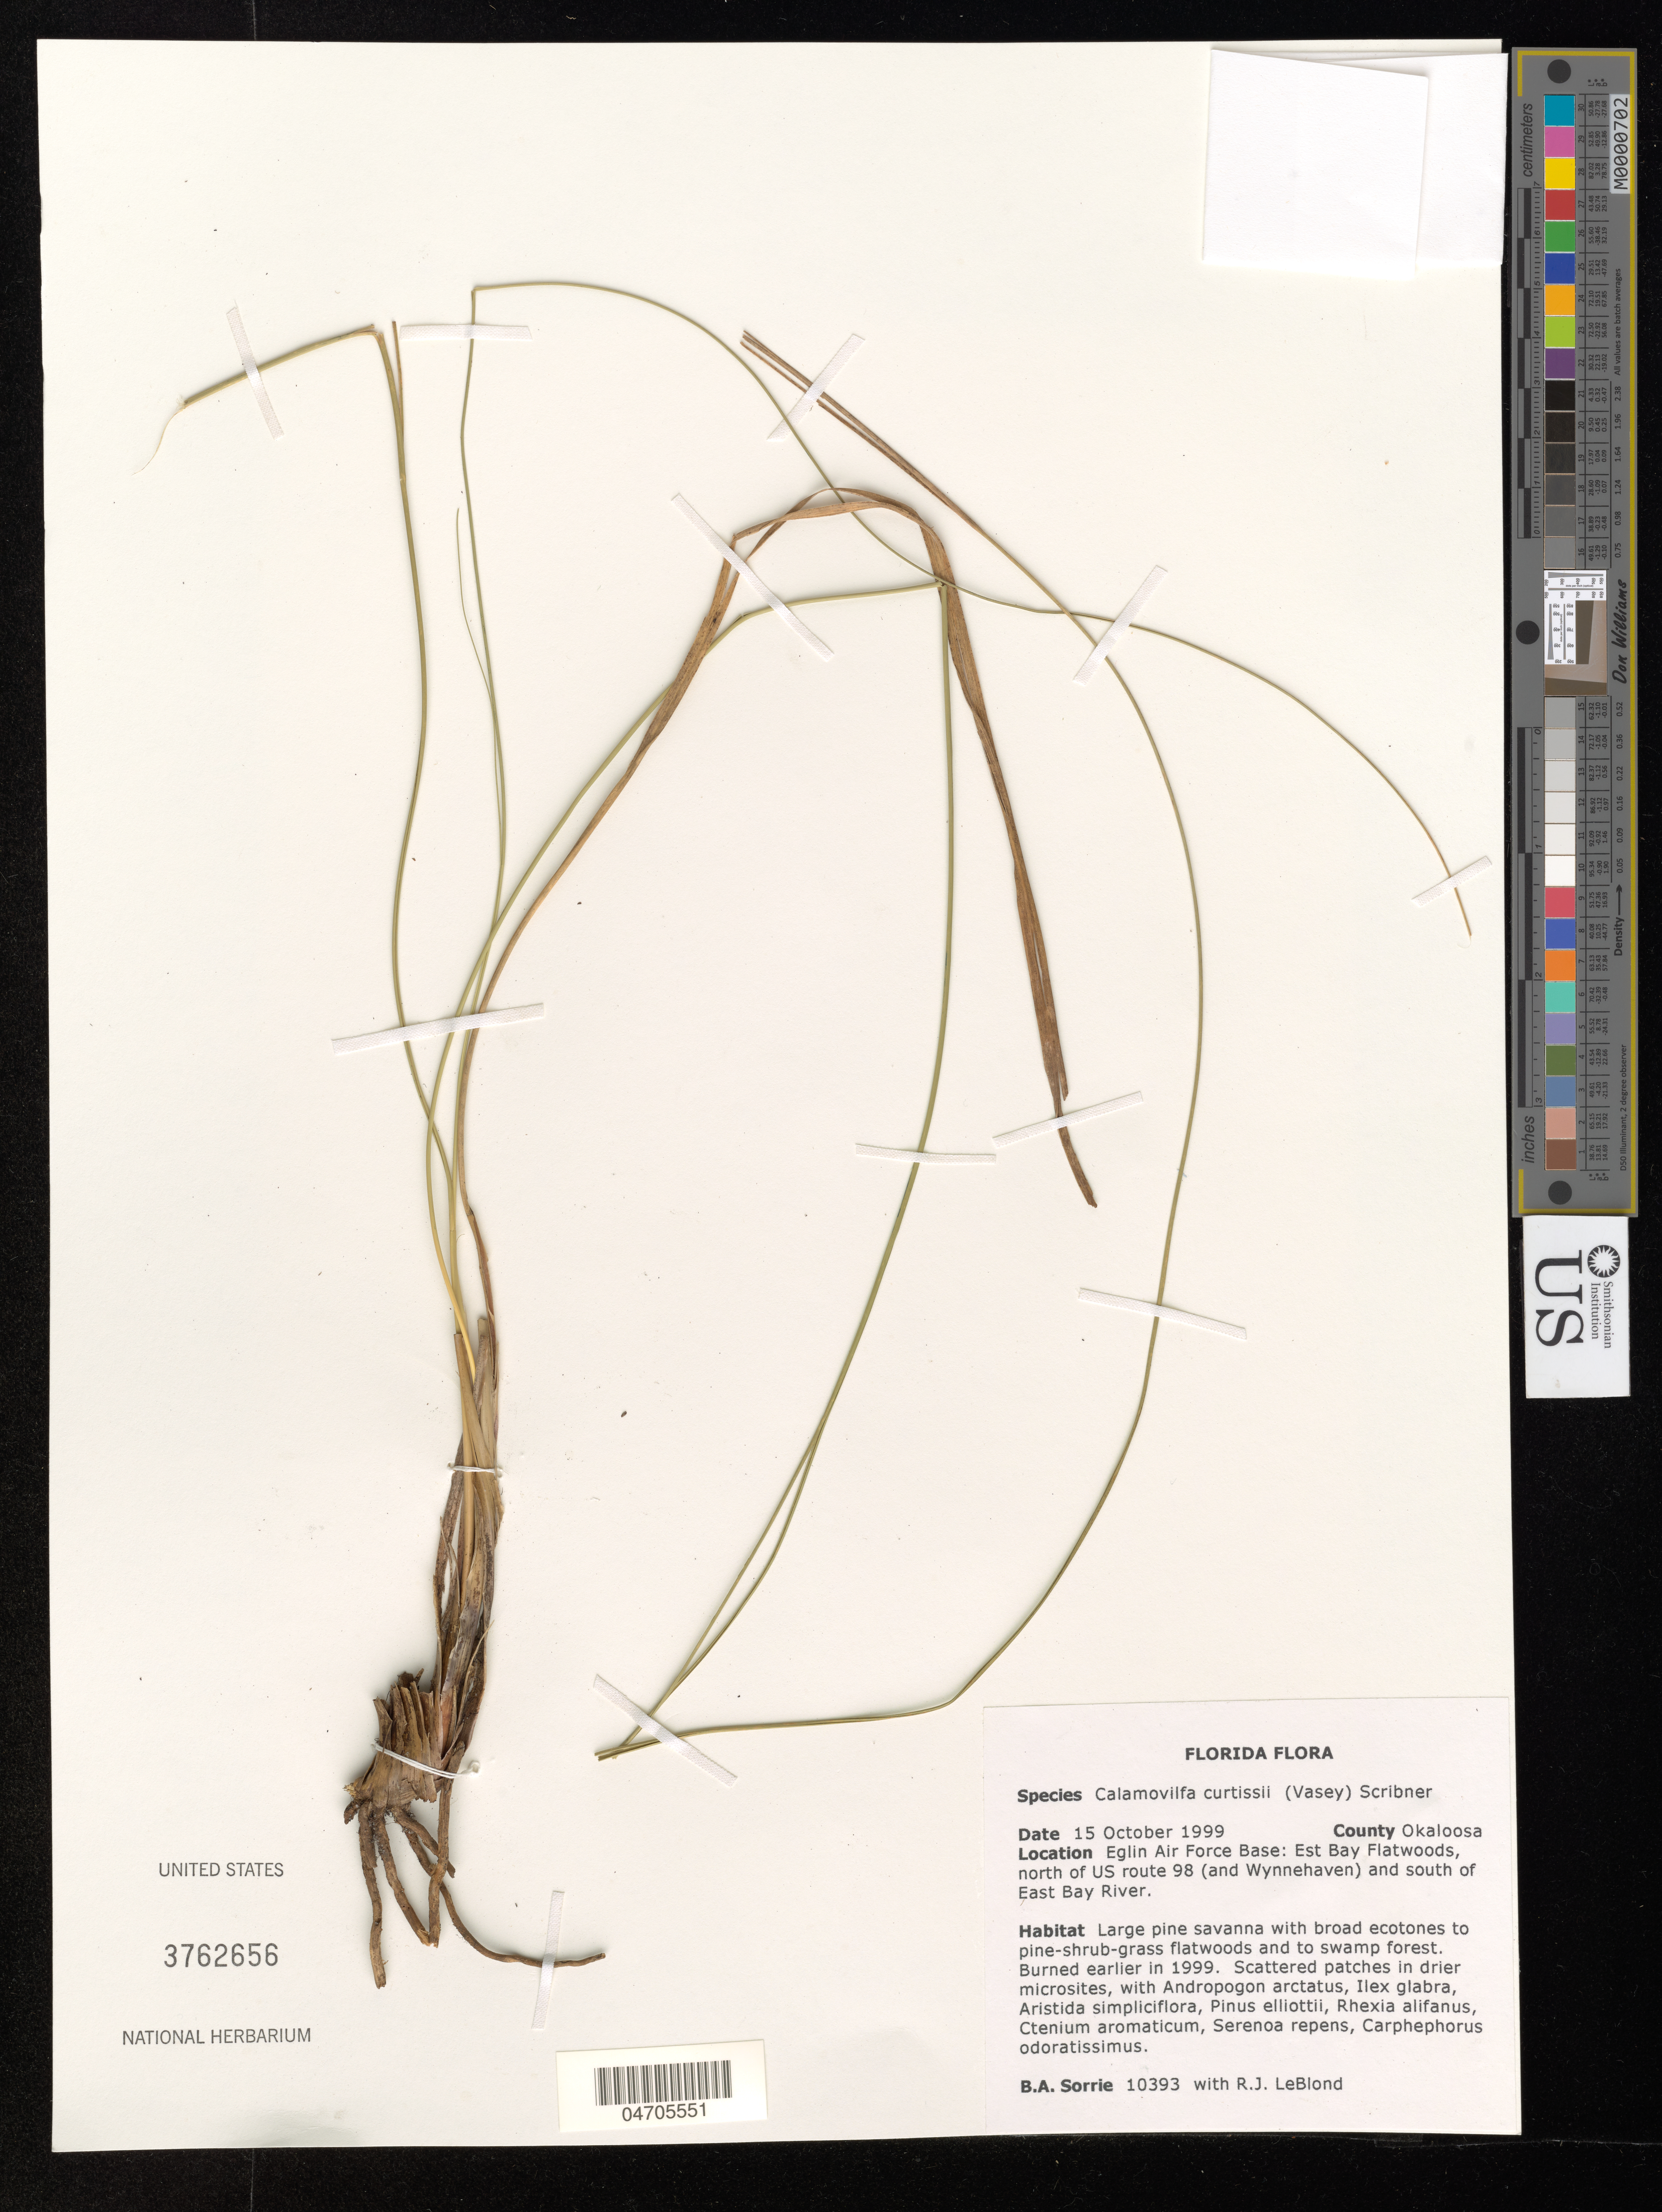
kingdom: Plantae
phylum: Tracheophyta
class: Liliopsida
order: Poales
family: Poaceae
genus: Calamovilfa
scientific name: Calamovilfa curtissii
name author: (Vasey) Scribn.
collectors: B. Sorrie & R. J. LeBlond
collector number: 10393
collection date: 1999-10-15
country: United States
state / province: Florida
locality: County Okaloosa. Eglin Air Force Base: Est Bay Flatwoods, north of US route 98 (and Wynnehaven) and south of East Bay River.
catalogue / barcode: US 3762656